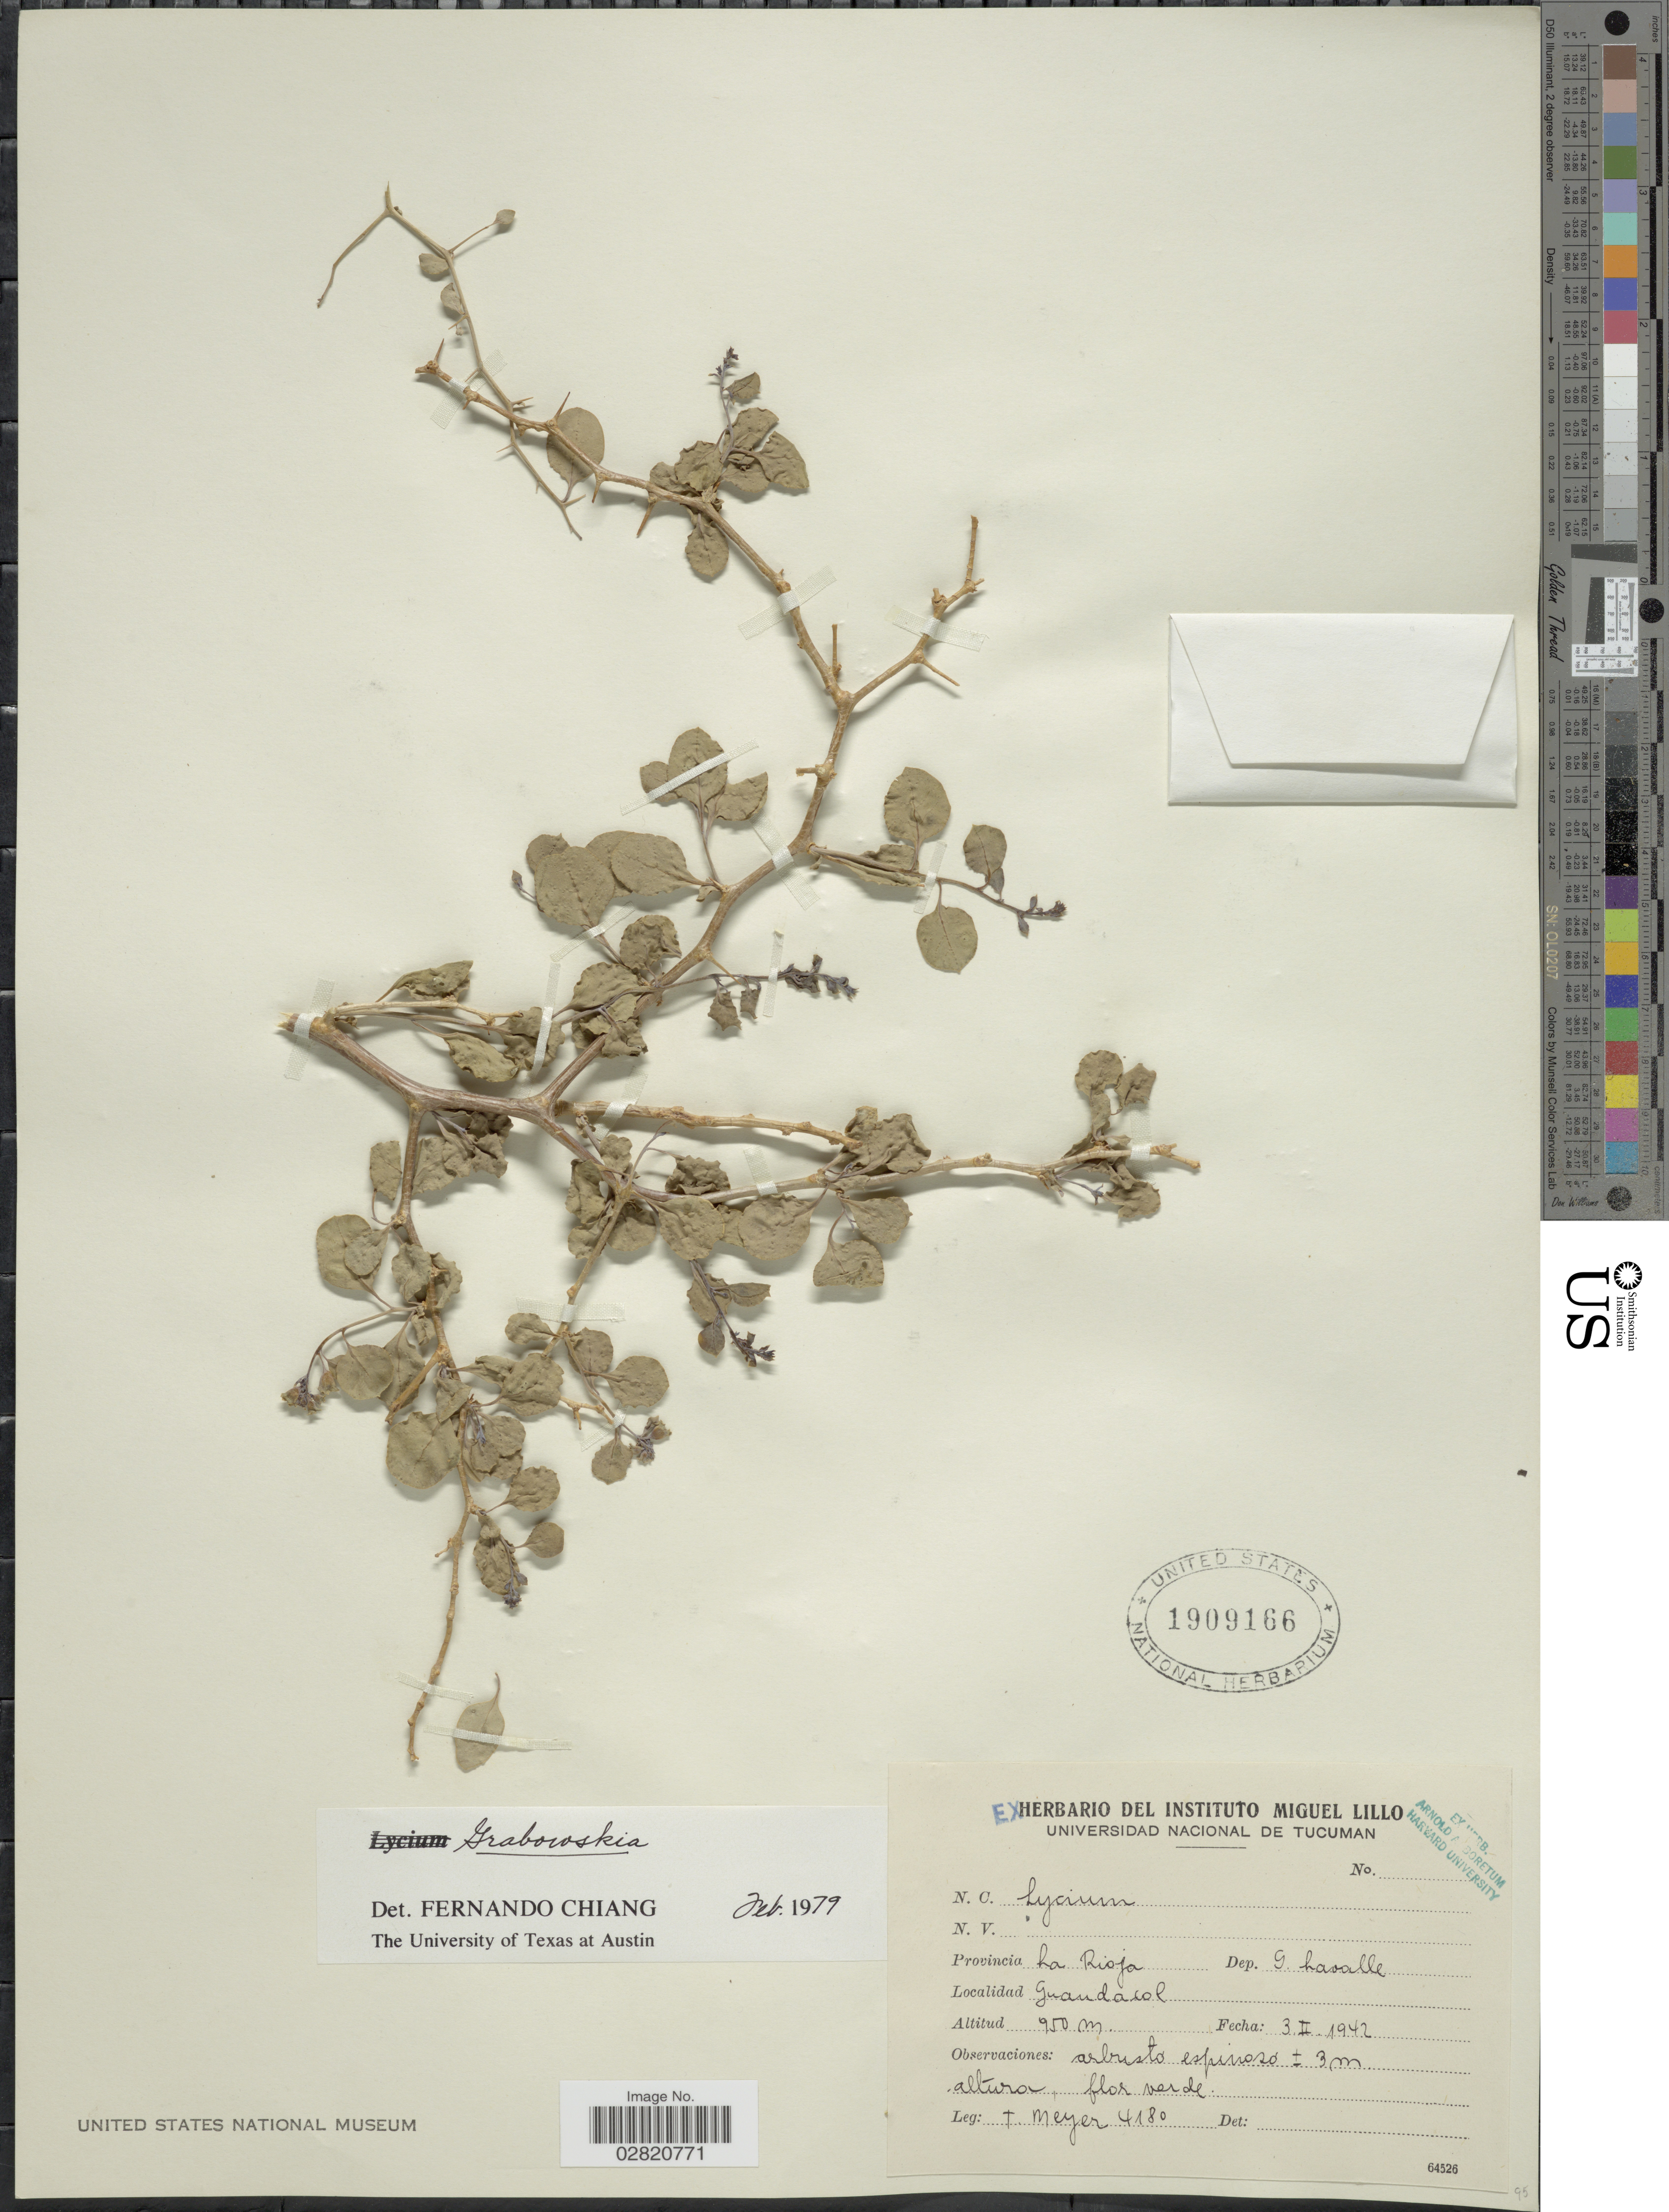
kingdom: Plantae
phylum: Tracheophyta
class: Magnoliopsida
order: Solanales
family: Solanaceae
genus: Grabowskia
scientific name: Grabowskia sp.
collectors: T. Meyer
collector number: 4180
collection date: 1942-02-03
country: Argentina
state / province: La Rioja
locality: Dep. G. Lasalle. Guandacol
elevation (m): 950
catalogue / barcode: US 1909166